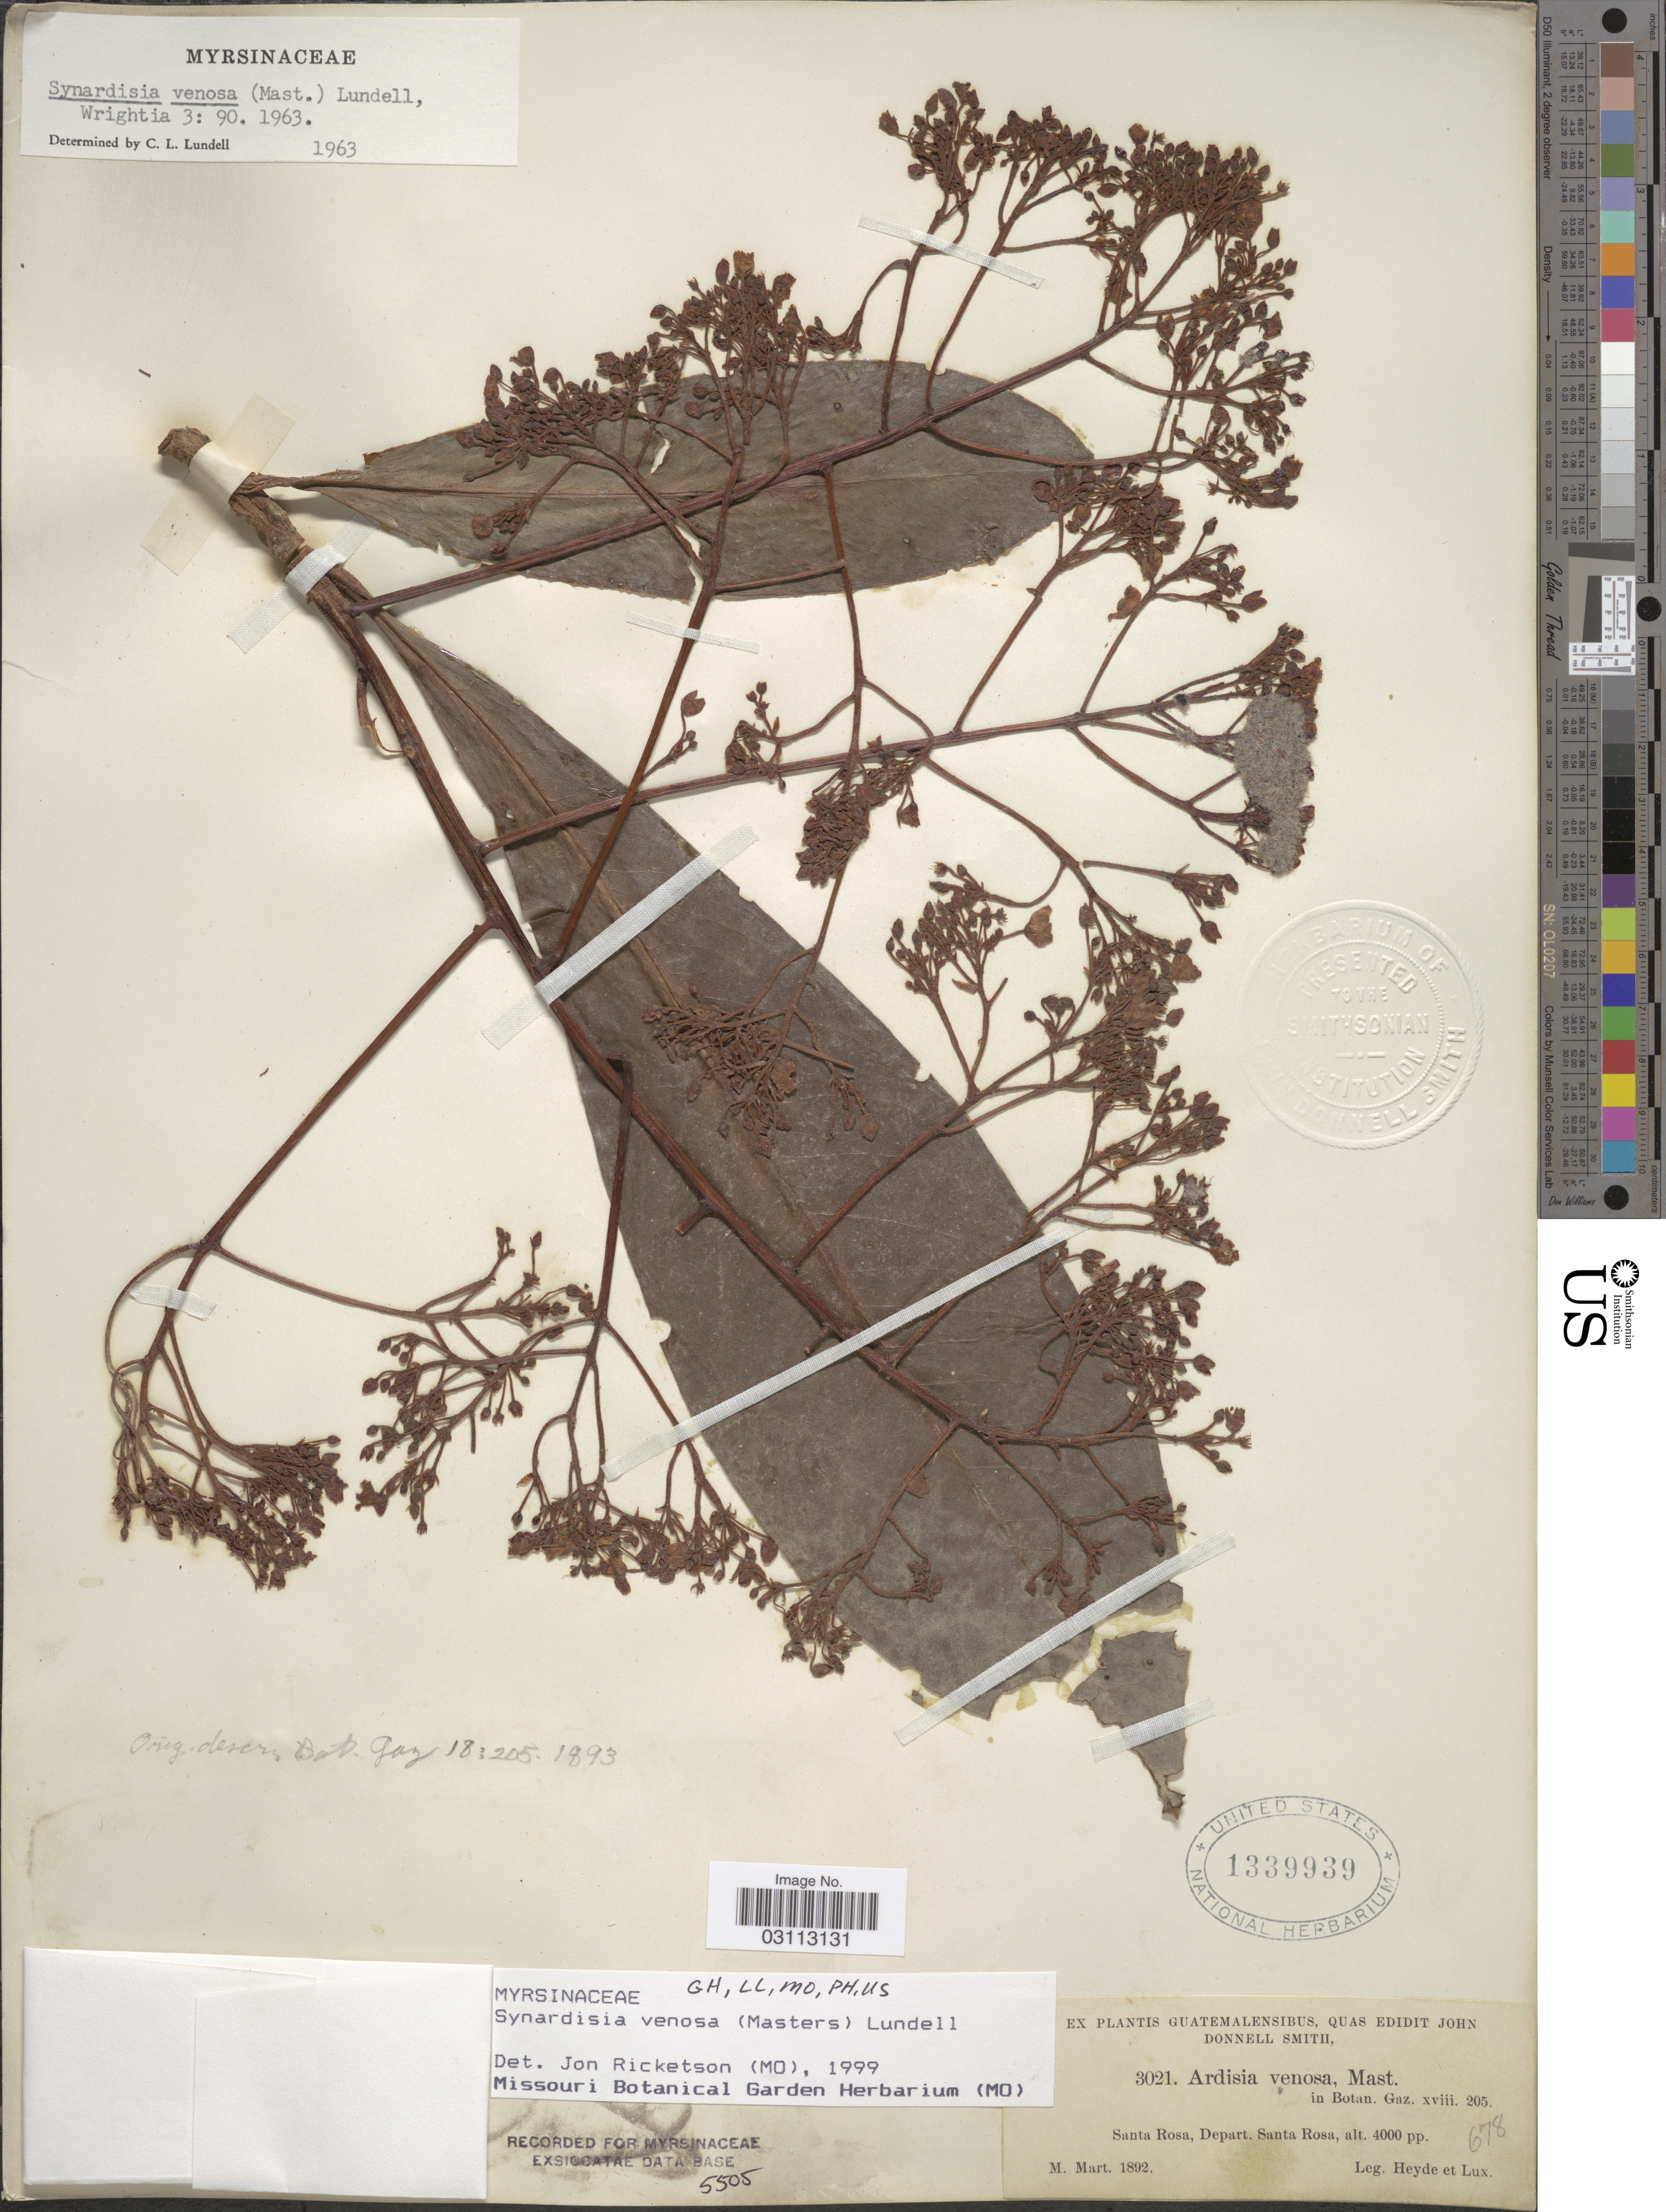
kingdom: Plantae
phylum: Tracheophyta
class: Magnoliopsida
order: Ericales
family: Primulaceae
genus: Synardisia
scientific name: Synardisia venosa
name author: (Mast.) Lundell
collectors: Heyde & Lux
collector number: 3021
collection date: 1892-03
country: Guatemala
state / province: Santa Rosa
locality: Depart. Santa Rosa.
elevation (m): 1219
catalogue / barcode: US 1339939